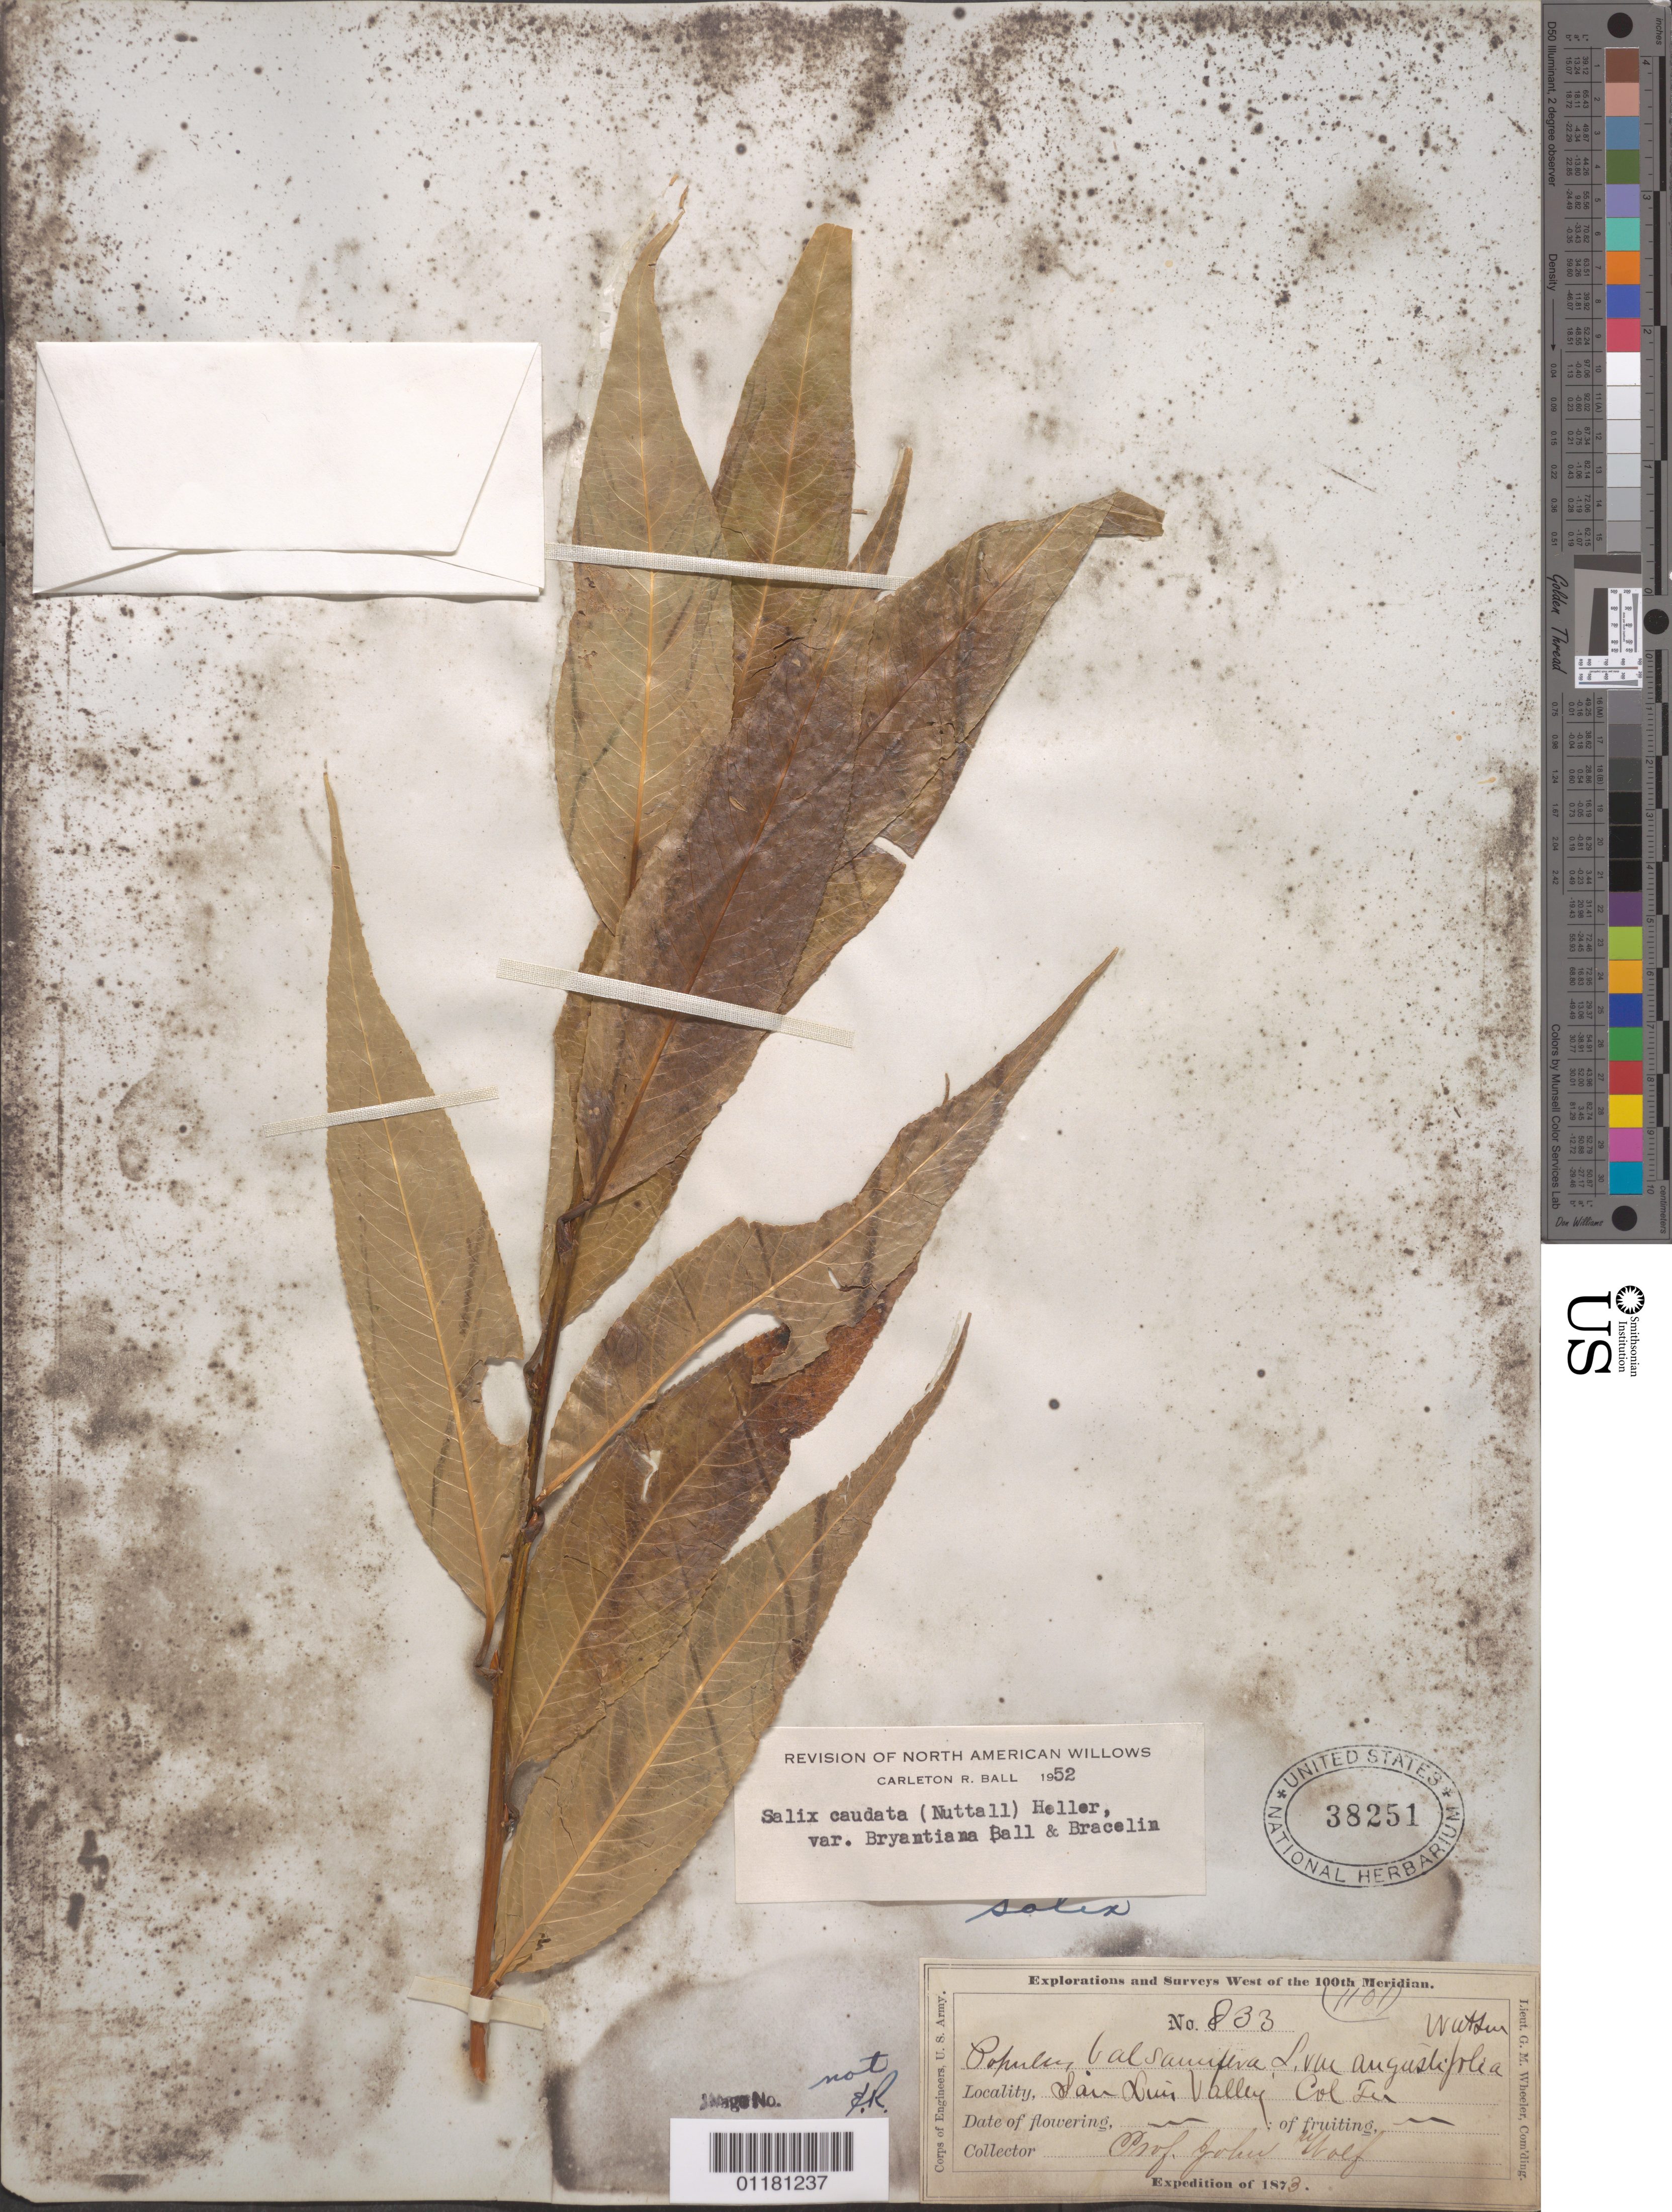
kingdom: Plantae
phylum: Tracheophyta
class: Magnoliopsida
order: Malpighiales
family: Salicaceae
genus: Salix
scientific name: Salix caudata var. bryantiana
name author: C.R. Ball & Bracelin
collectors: J. Wolf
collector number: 833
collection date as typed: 1873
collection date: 1873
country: United States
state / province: Colorado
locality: San Luis Valley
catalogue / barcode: US 38251